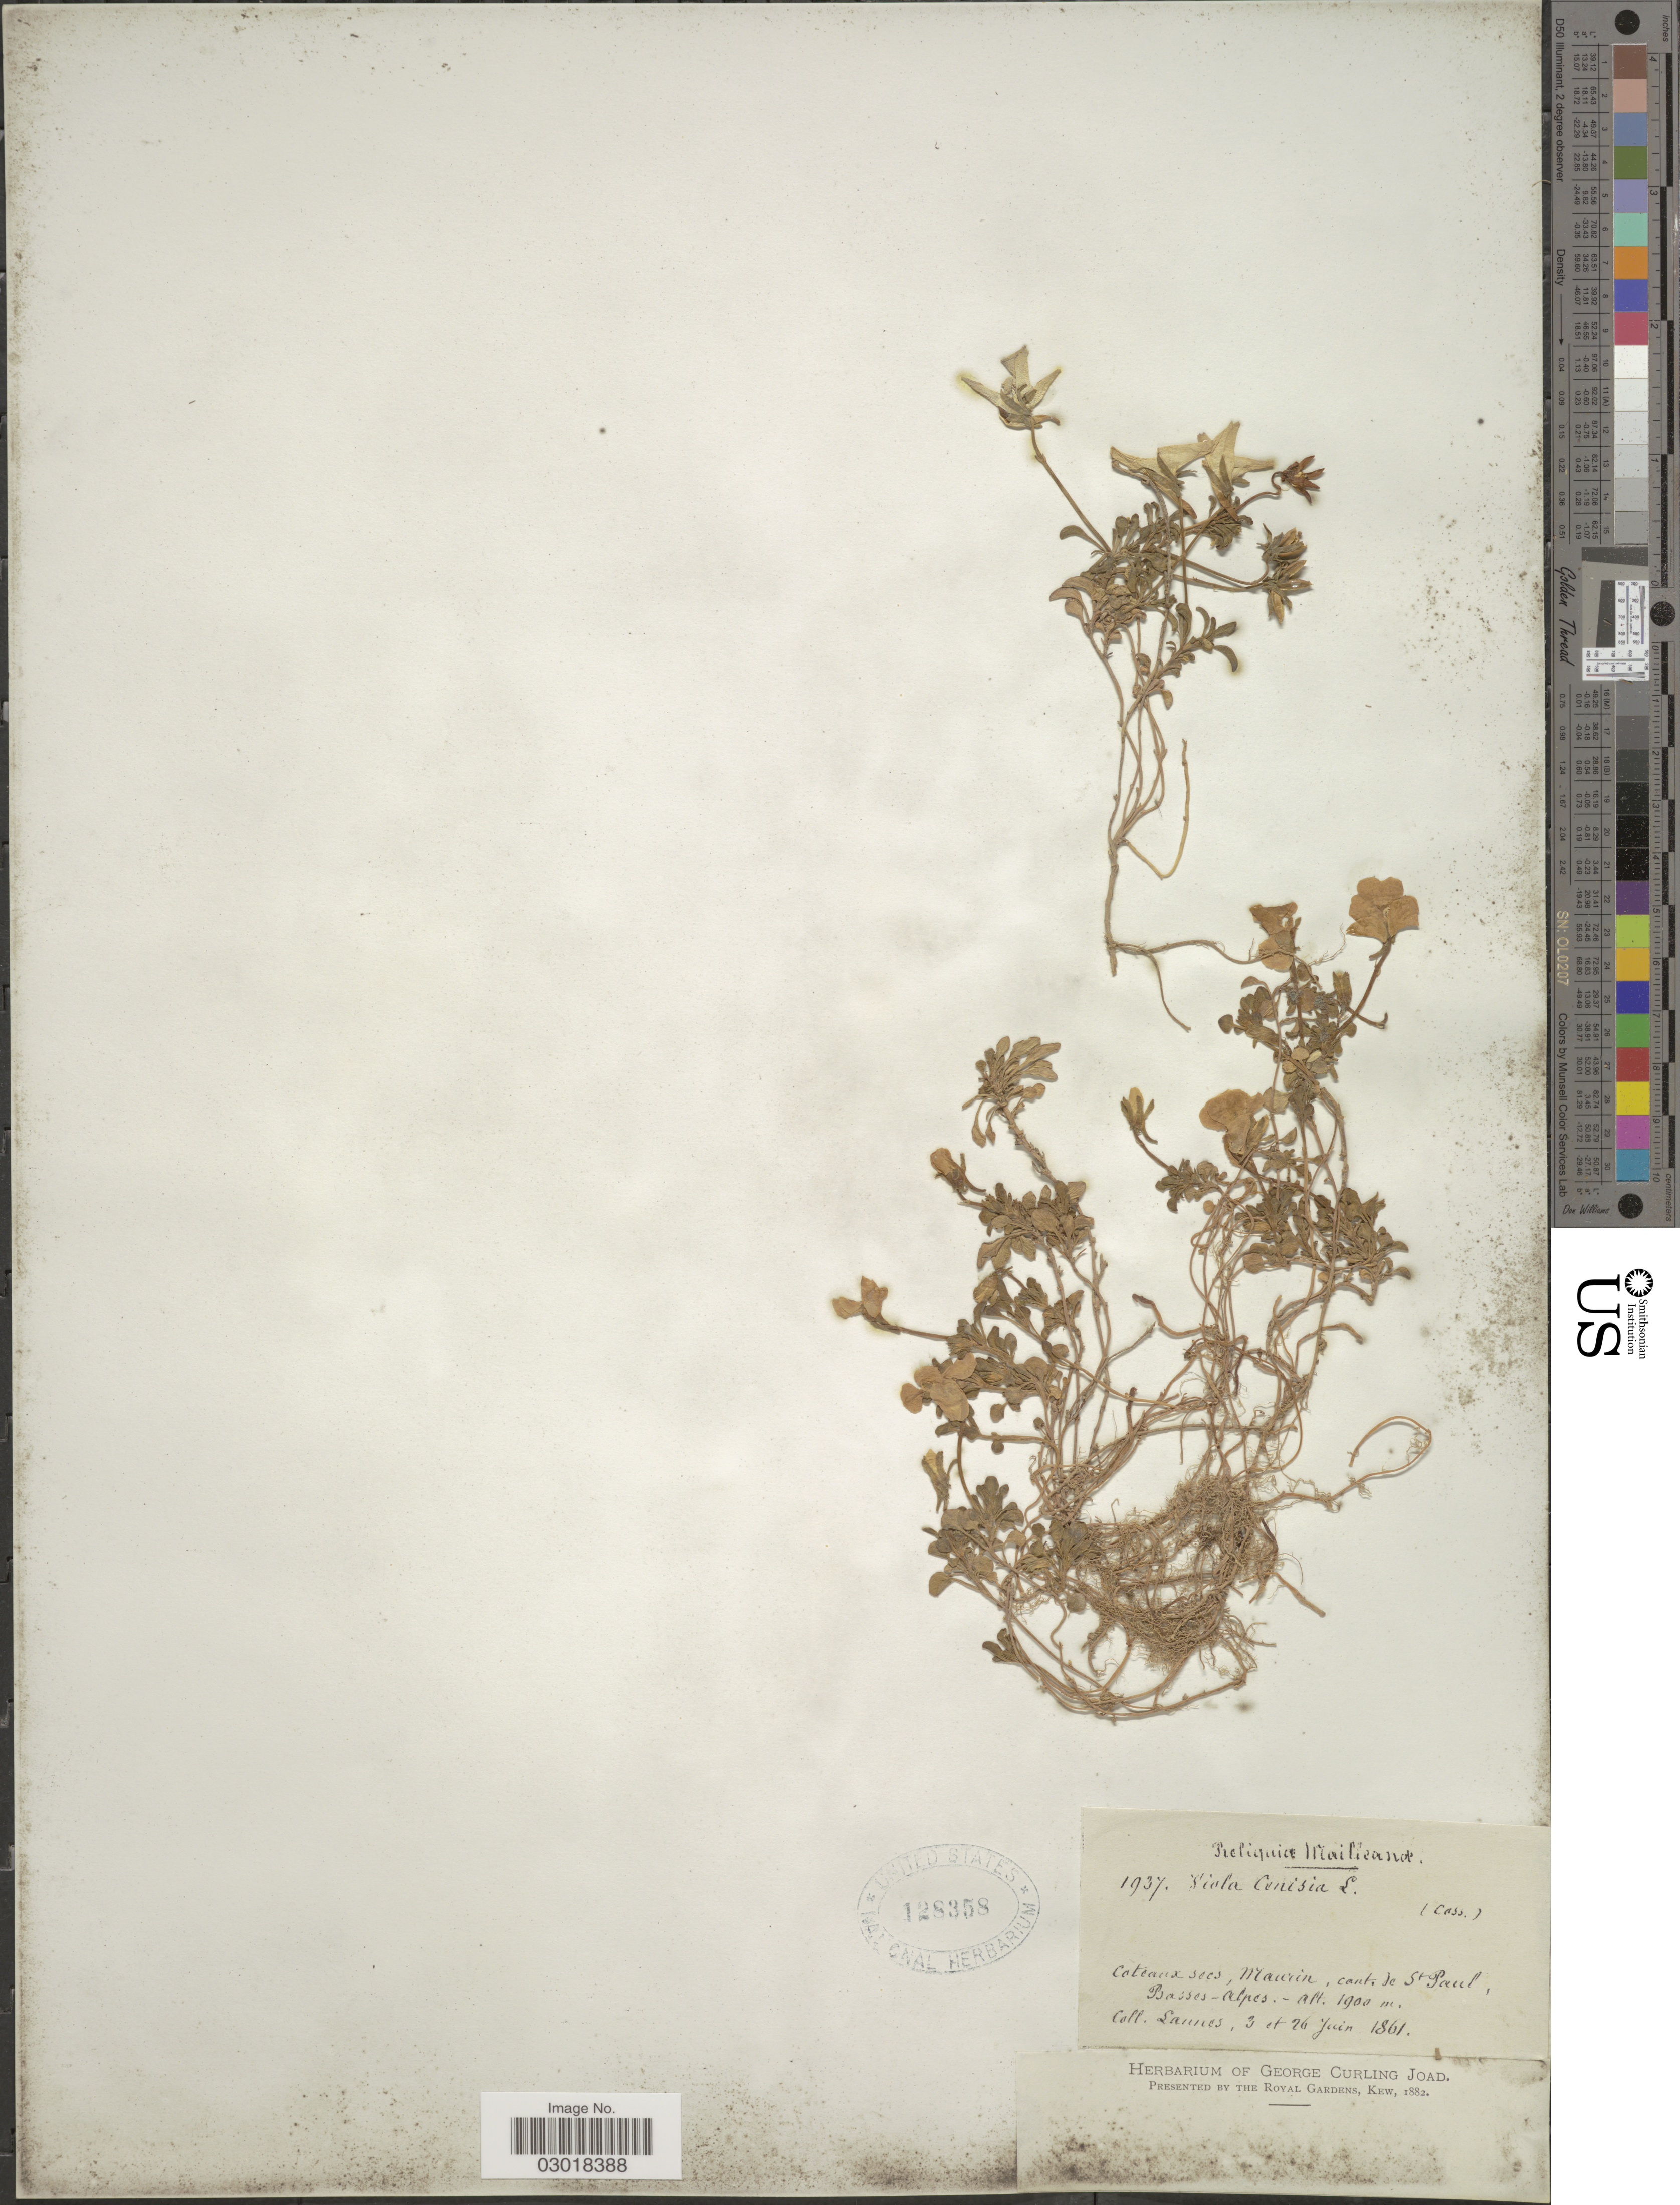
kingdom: Plantae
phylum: Tracheophyta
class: Magnoliopsida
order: Malpighiales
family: Violaceae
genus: Viola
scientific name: Viola cenisia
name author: L.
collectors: Lannes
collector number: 1937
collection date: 1861-06-03/1861-06-26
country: France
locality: Citeaux sec, maurin, canton de St. Paul, Basses-Alpes.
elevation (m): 1900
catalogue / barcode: US 128358